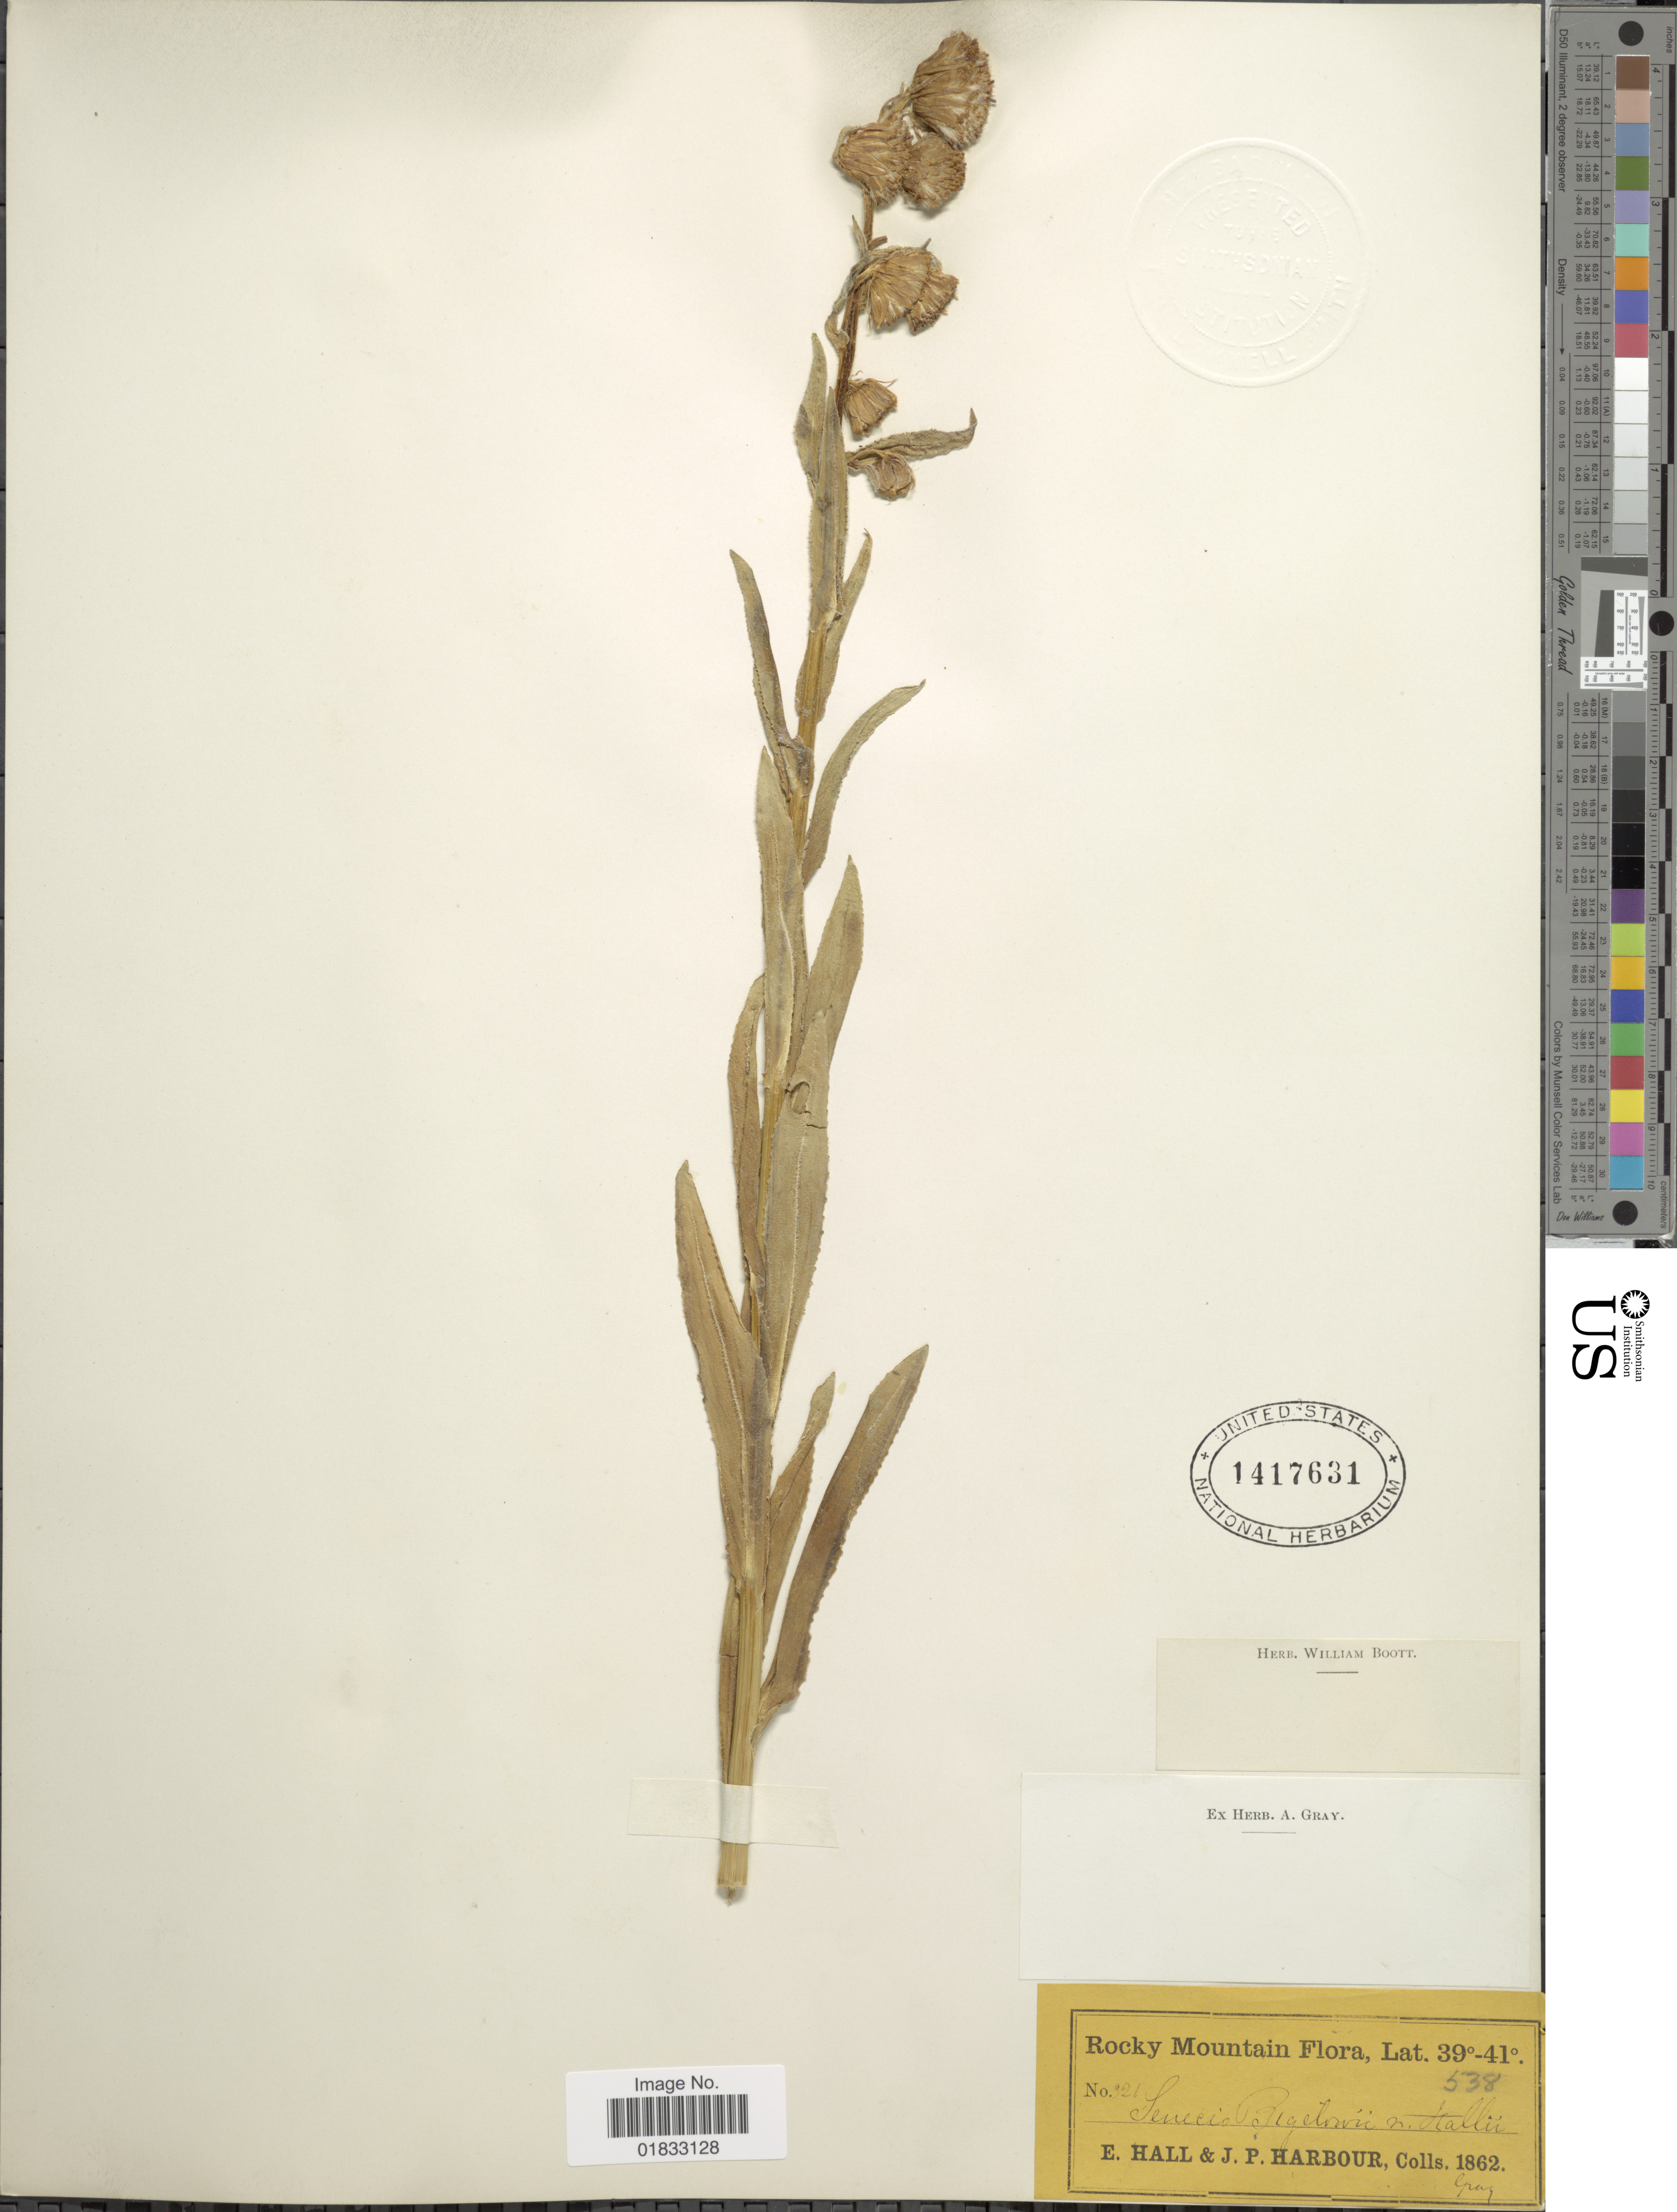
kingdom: Plantae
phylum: Tracheophyta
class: Magnoliopsida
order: Asterales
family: Asteraceae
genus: Senecio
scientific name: Senecio bigelovii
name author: A. Gray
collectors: E. Hall & J. Harbour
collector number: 321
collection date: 1862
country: United States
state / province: Colorado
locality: Rocky Mtns. Flora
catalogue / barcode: US 1417631